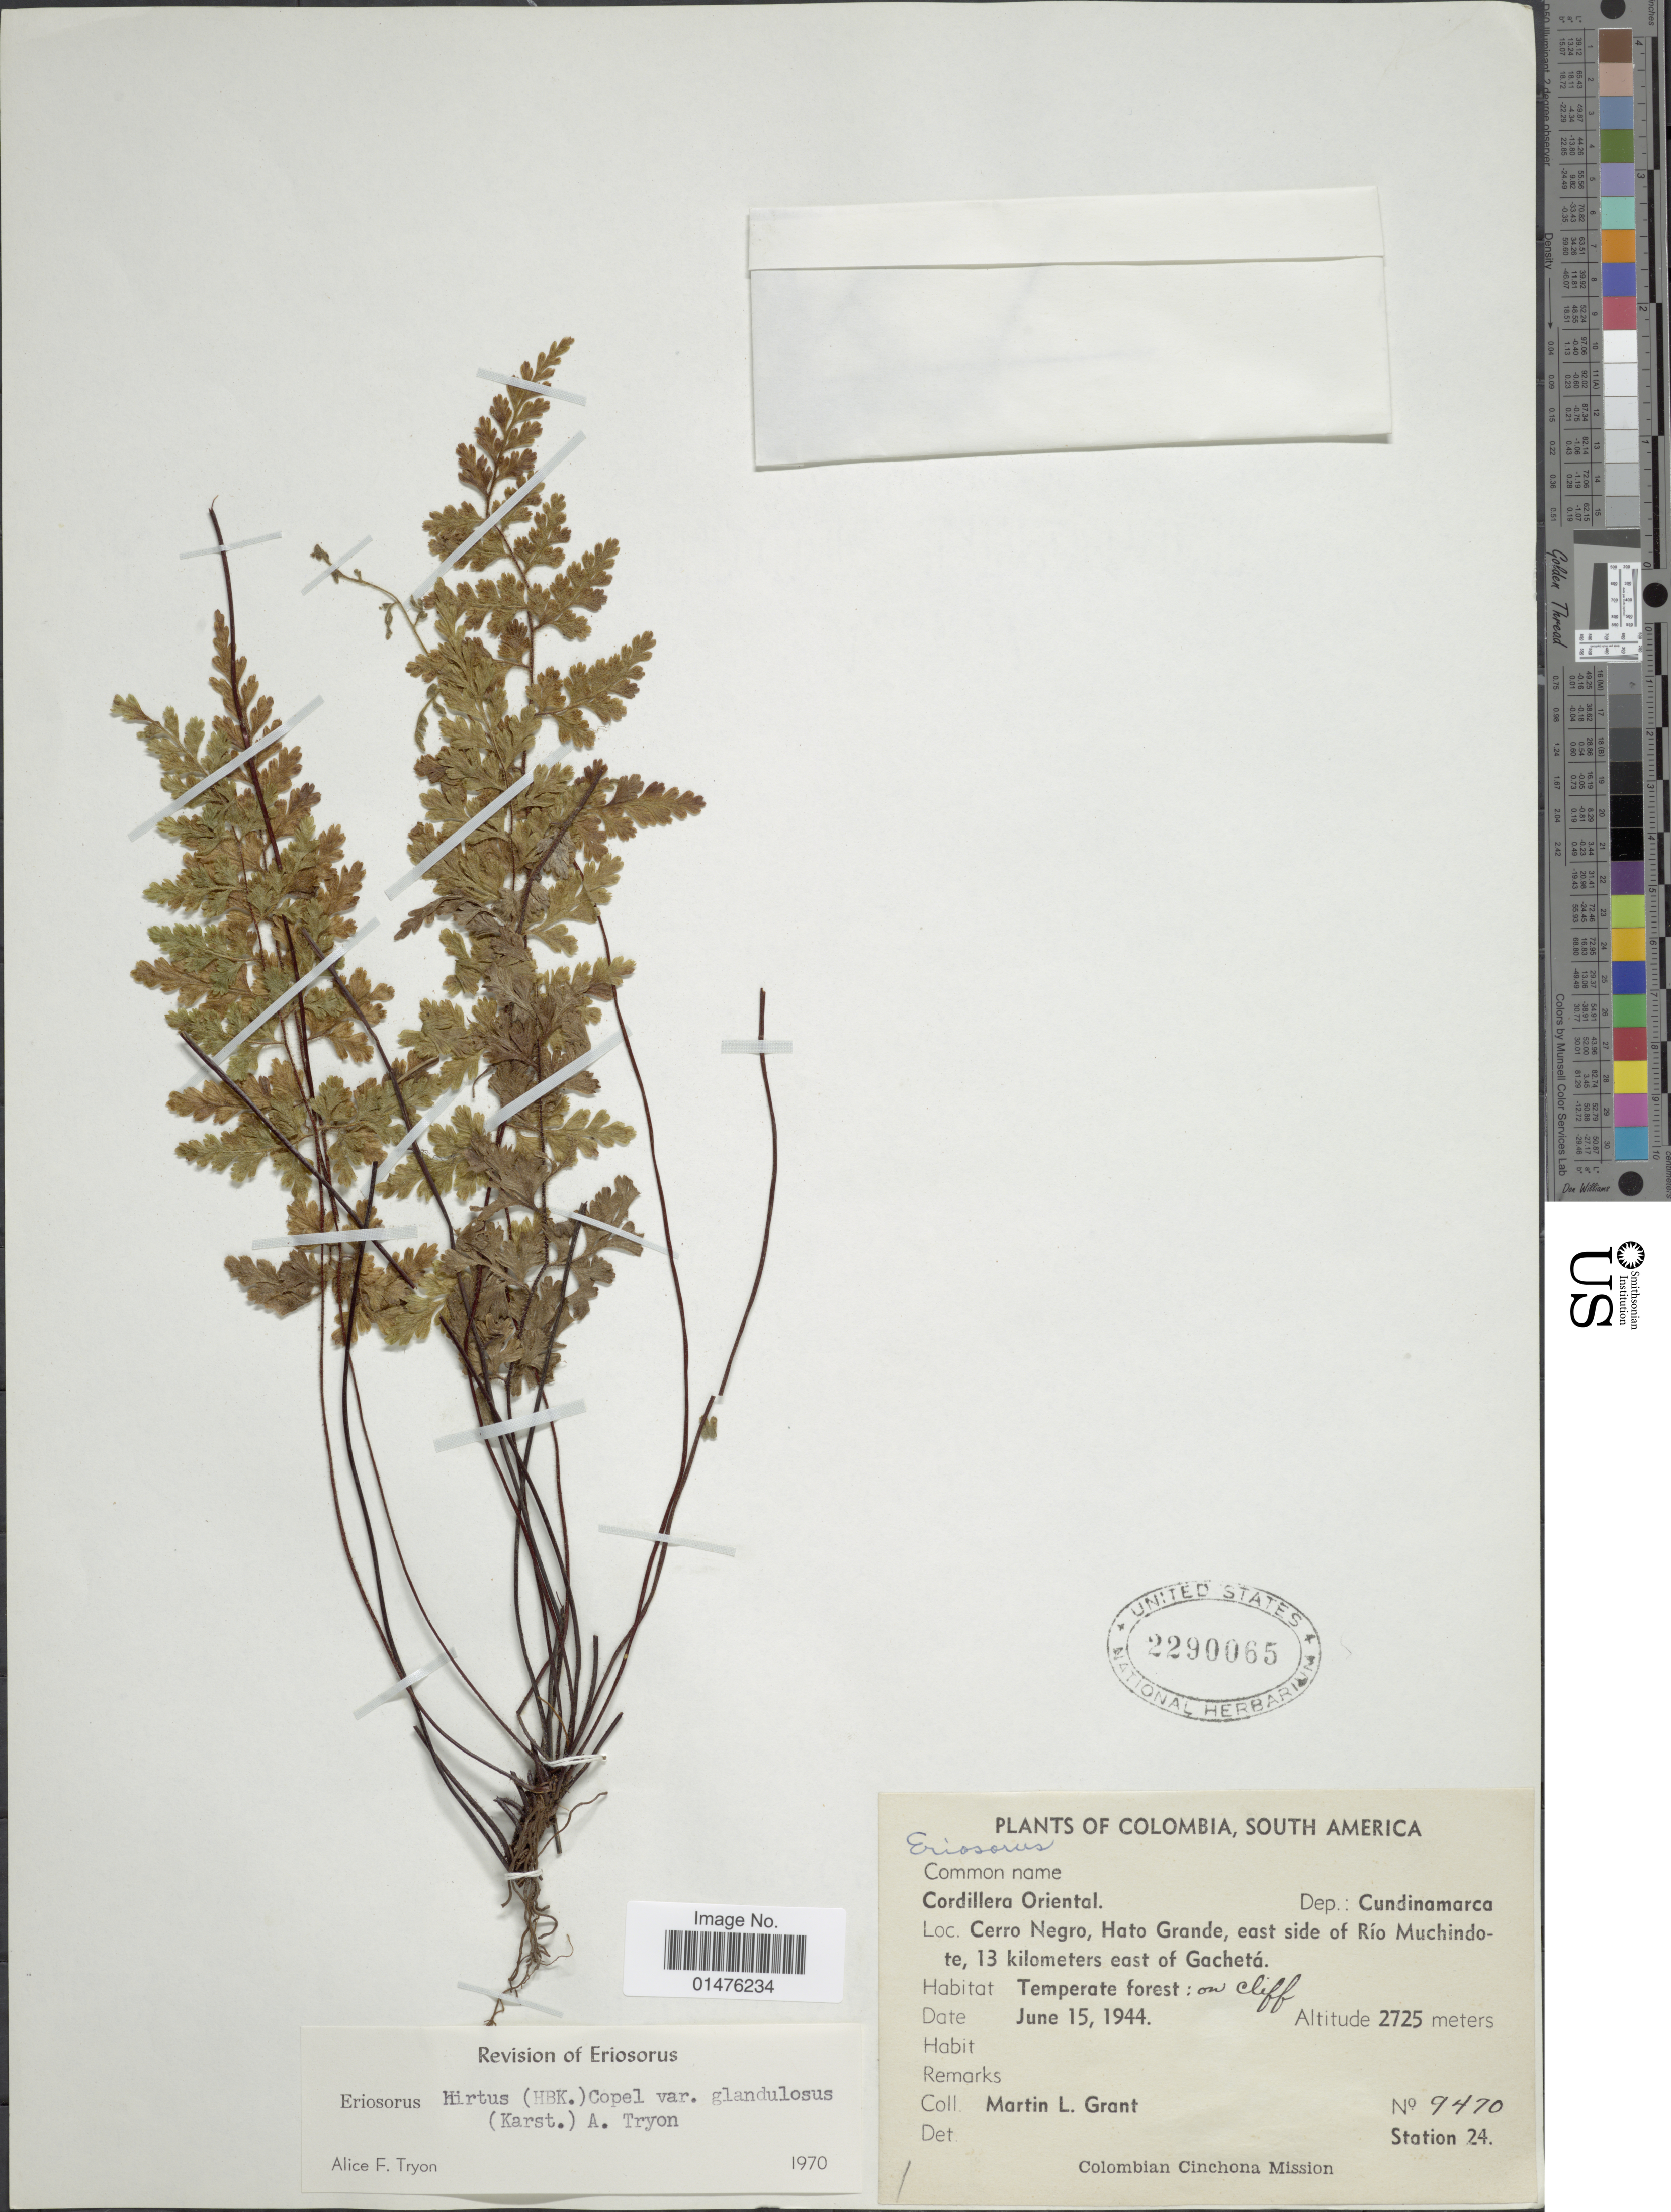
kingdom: Plantae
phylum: Tracheophyta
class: Polypodiopsida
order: Polypodiales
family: Pteridaceae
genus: Jamesonia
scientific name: Jamesonia hirta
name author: (Kunth) Christenh.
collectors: M. L. Grant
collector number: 9470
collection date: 1944-06-15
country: Colombia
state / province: Cundinamarca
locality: Cordillera Oriental, Dep. Cundinamarca, Cerro Negro, Hato Grande, east side of Río Muchindote, 13 kilometers east of Gachetá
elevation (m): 2725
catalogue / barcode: US 2290065